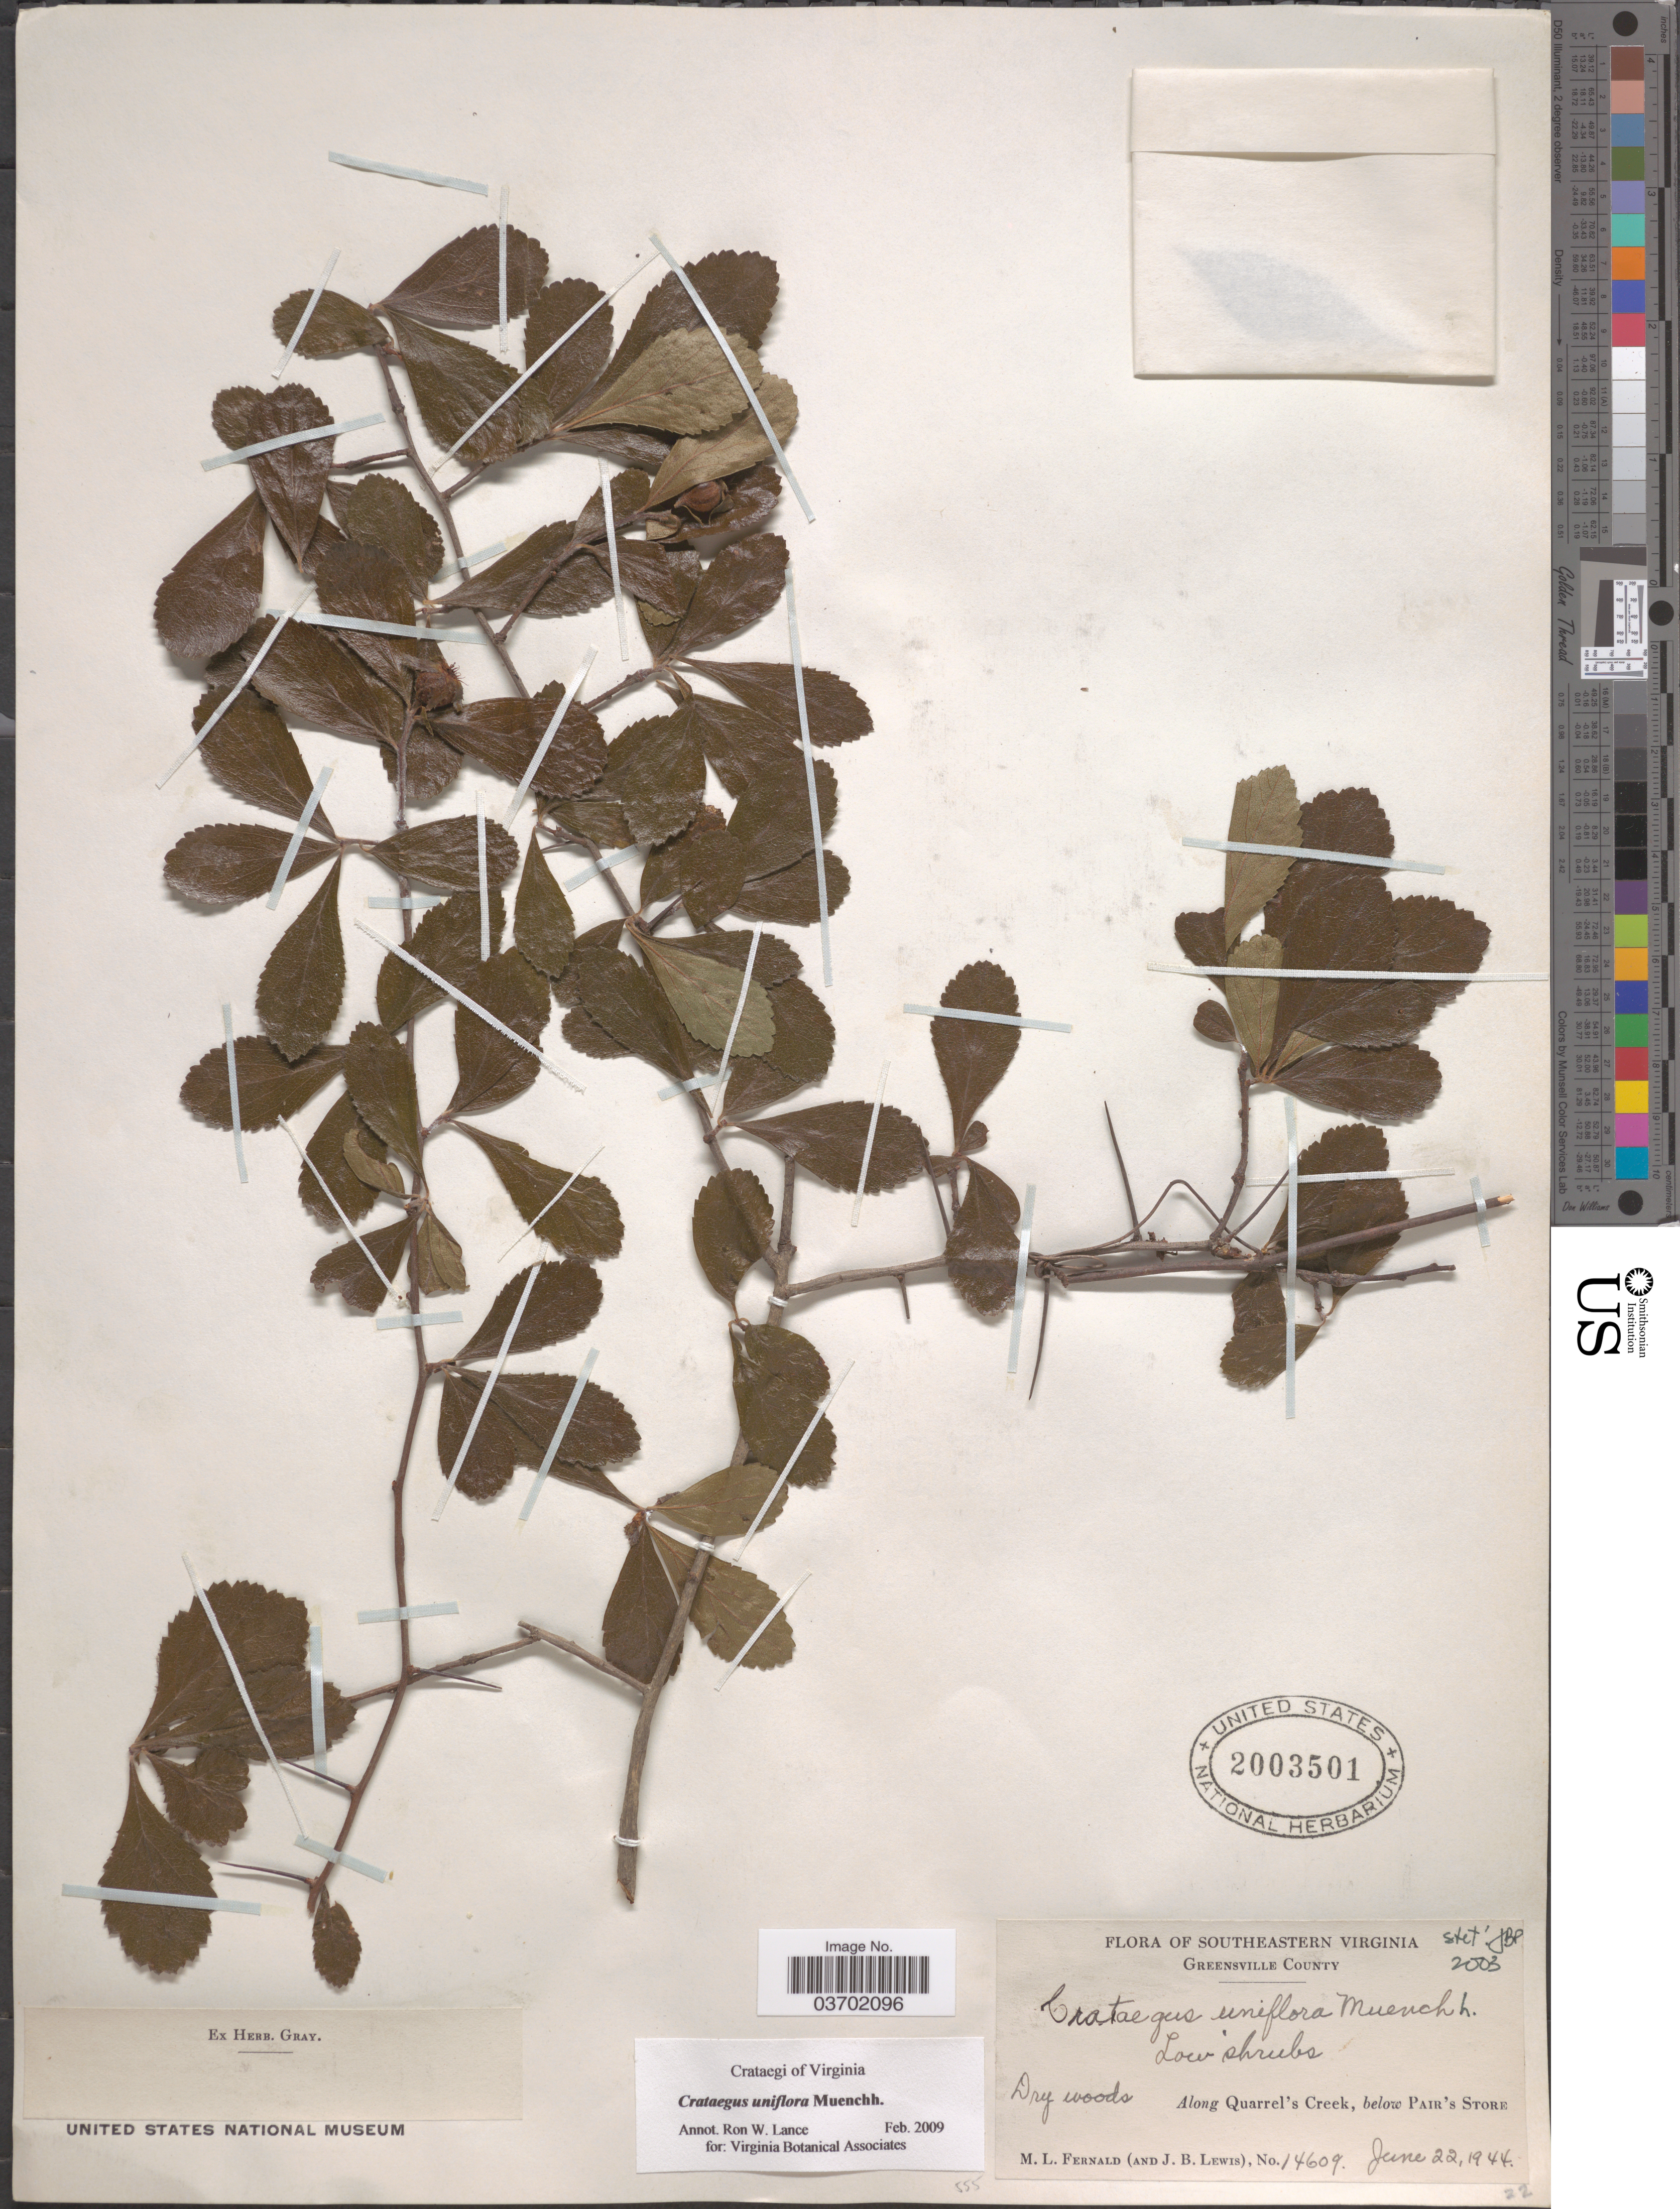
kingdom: Plantae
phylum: Tracheophyta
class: Magnoliopsida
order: Rosales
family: Rosaceae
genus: Crataegus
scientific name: Crataegus uniflora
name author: Münchh.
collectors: M. L. Fernald & J. B. Lewis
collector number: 14609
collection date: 1944-06-22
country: United States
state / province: Virginia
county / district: Greensville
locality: Southeastern Virginia. Greensville County. Along Quarrel's Creek, below Pair's Store.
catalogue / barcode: US 2003501